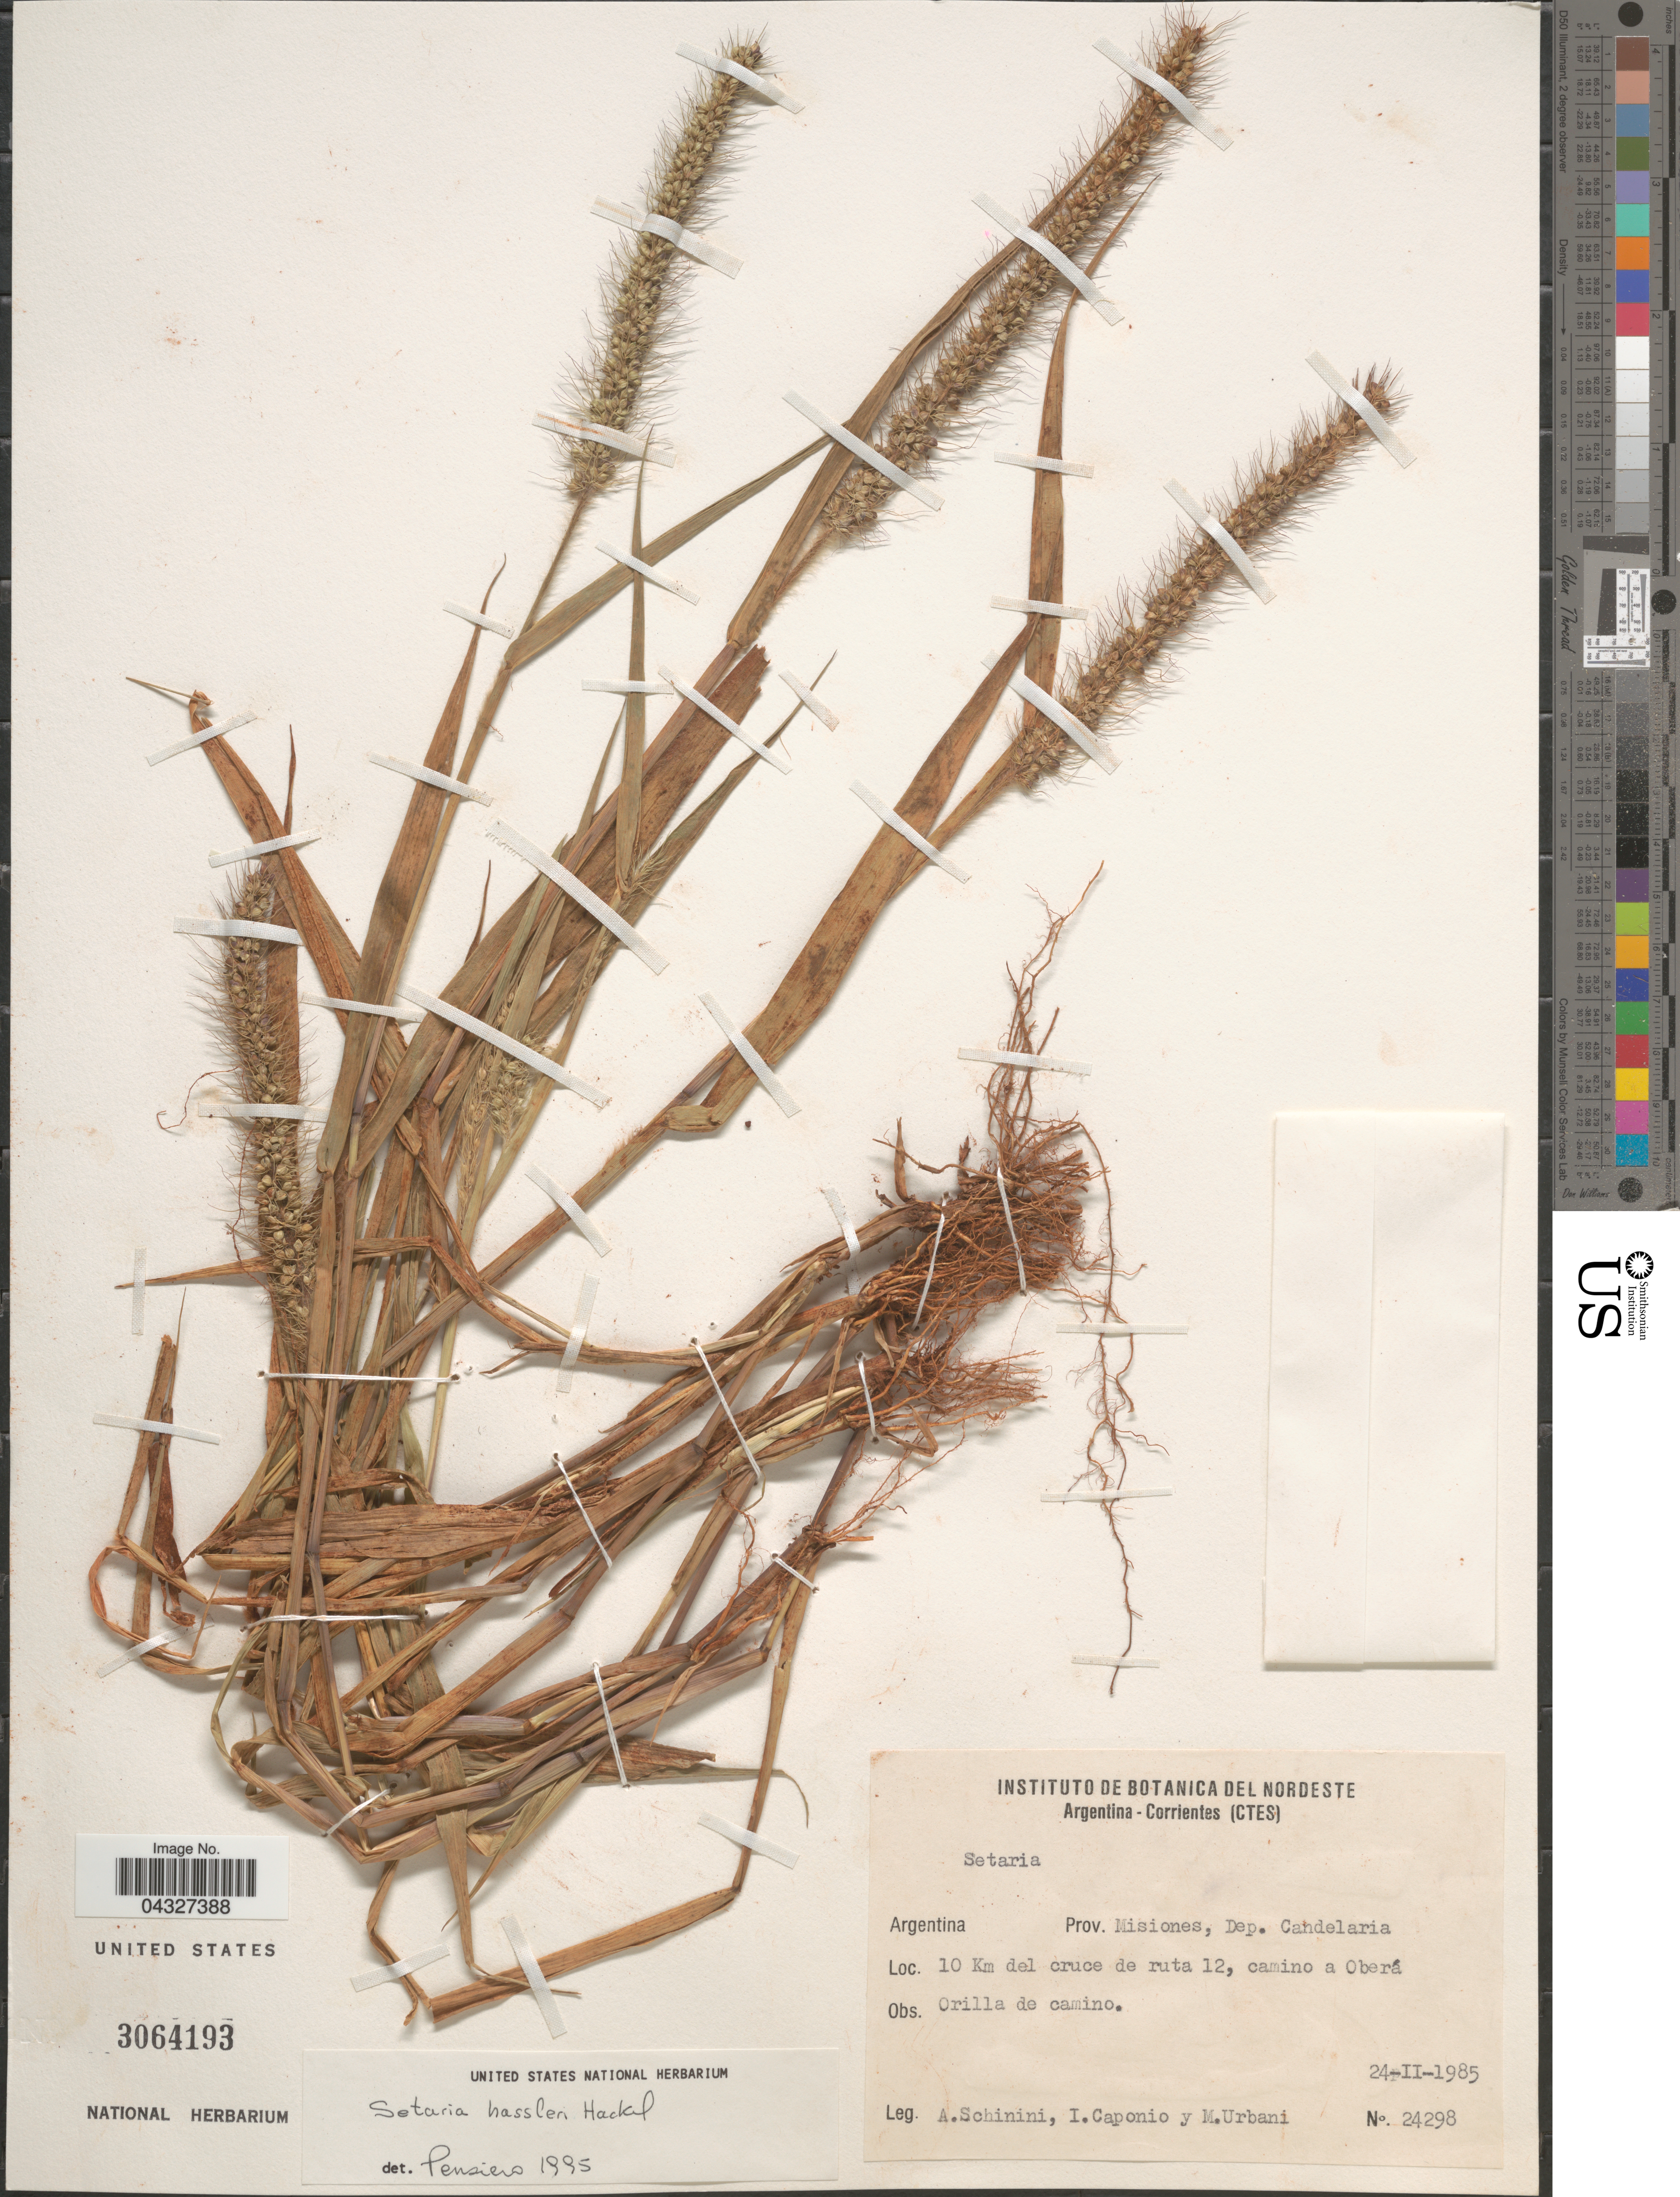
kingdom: Plantae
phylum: Tracheophyta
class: Liliopsida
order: Poales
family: Poaceae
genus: Setaria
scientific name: Setaria hassleri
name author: Hack. in Chodat & Hassl.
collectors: A. Schinini, I. Caponio & M. Urbani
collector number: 24298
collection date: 1985-02-24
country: Argentina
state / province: Misiones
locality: Corrientes. Prov. Misiones, Dep. Candelaria.10 Km del cruce de ruta 12, camino a Oberá.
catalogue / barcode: US 3064193